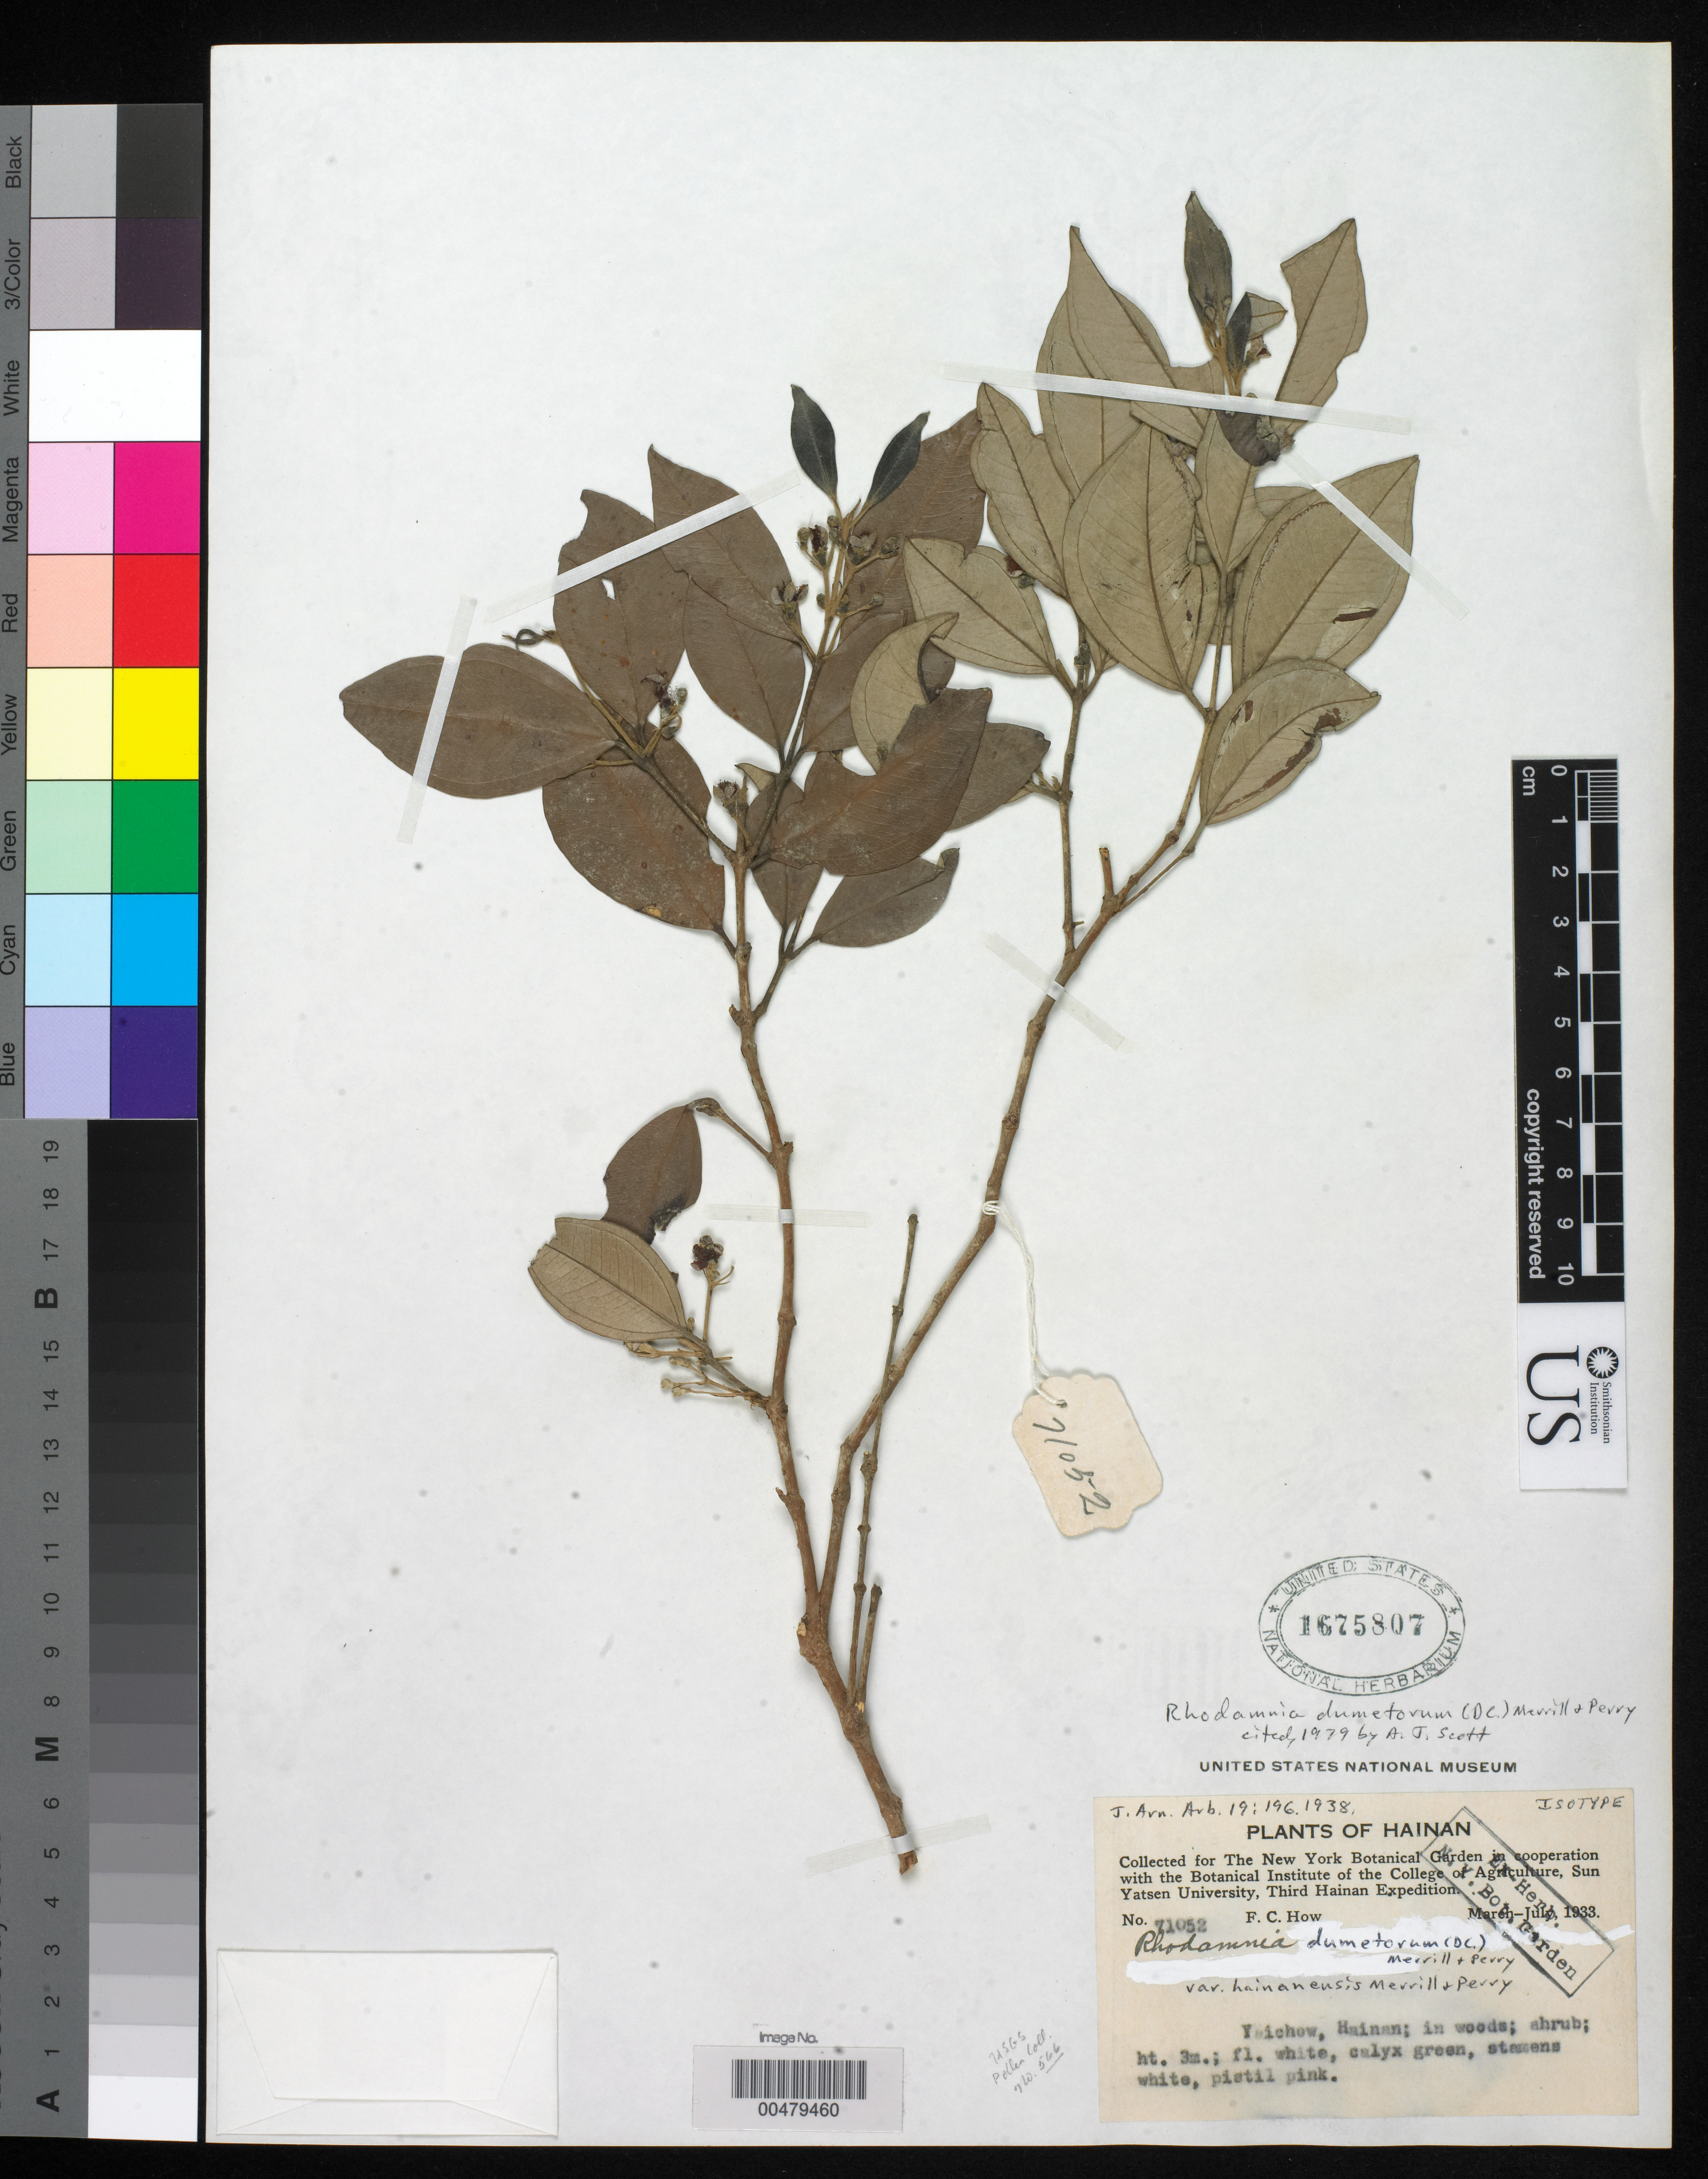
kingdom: Plantae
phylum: Tracheophyta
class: Magnoliopsida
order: Myrtales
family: Myrtaceae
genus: Rhodamnia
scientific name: Rhodamnia dumetorum var. hainanensis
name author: Merr. & L.M. Perry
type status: Isotype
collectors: F. How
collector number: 71052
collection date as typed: Mar 1933 to -- Jul 1933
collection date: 1933-03/1933-07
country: China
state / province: Hainan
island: Hainan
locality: Yeichow.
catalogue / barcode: US 1675807